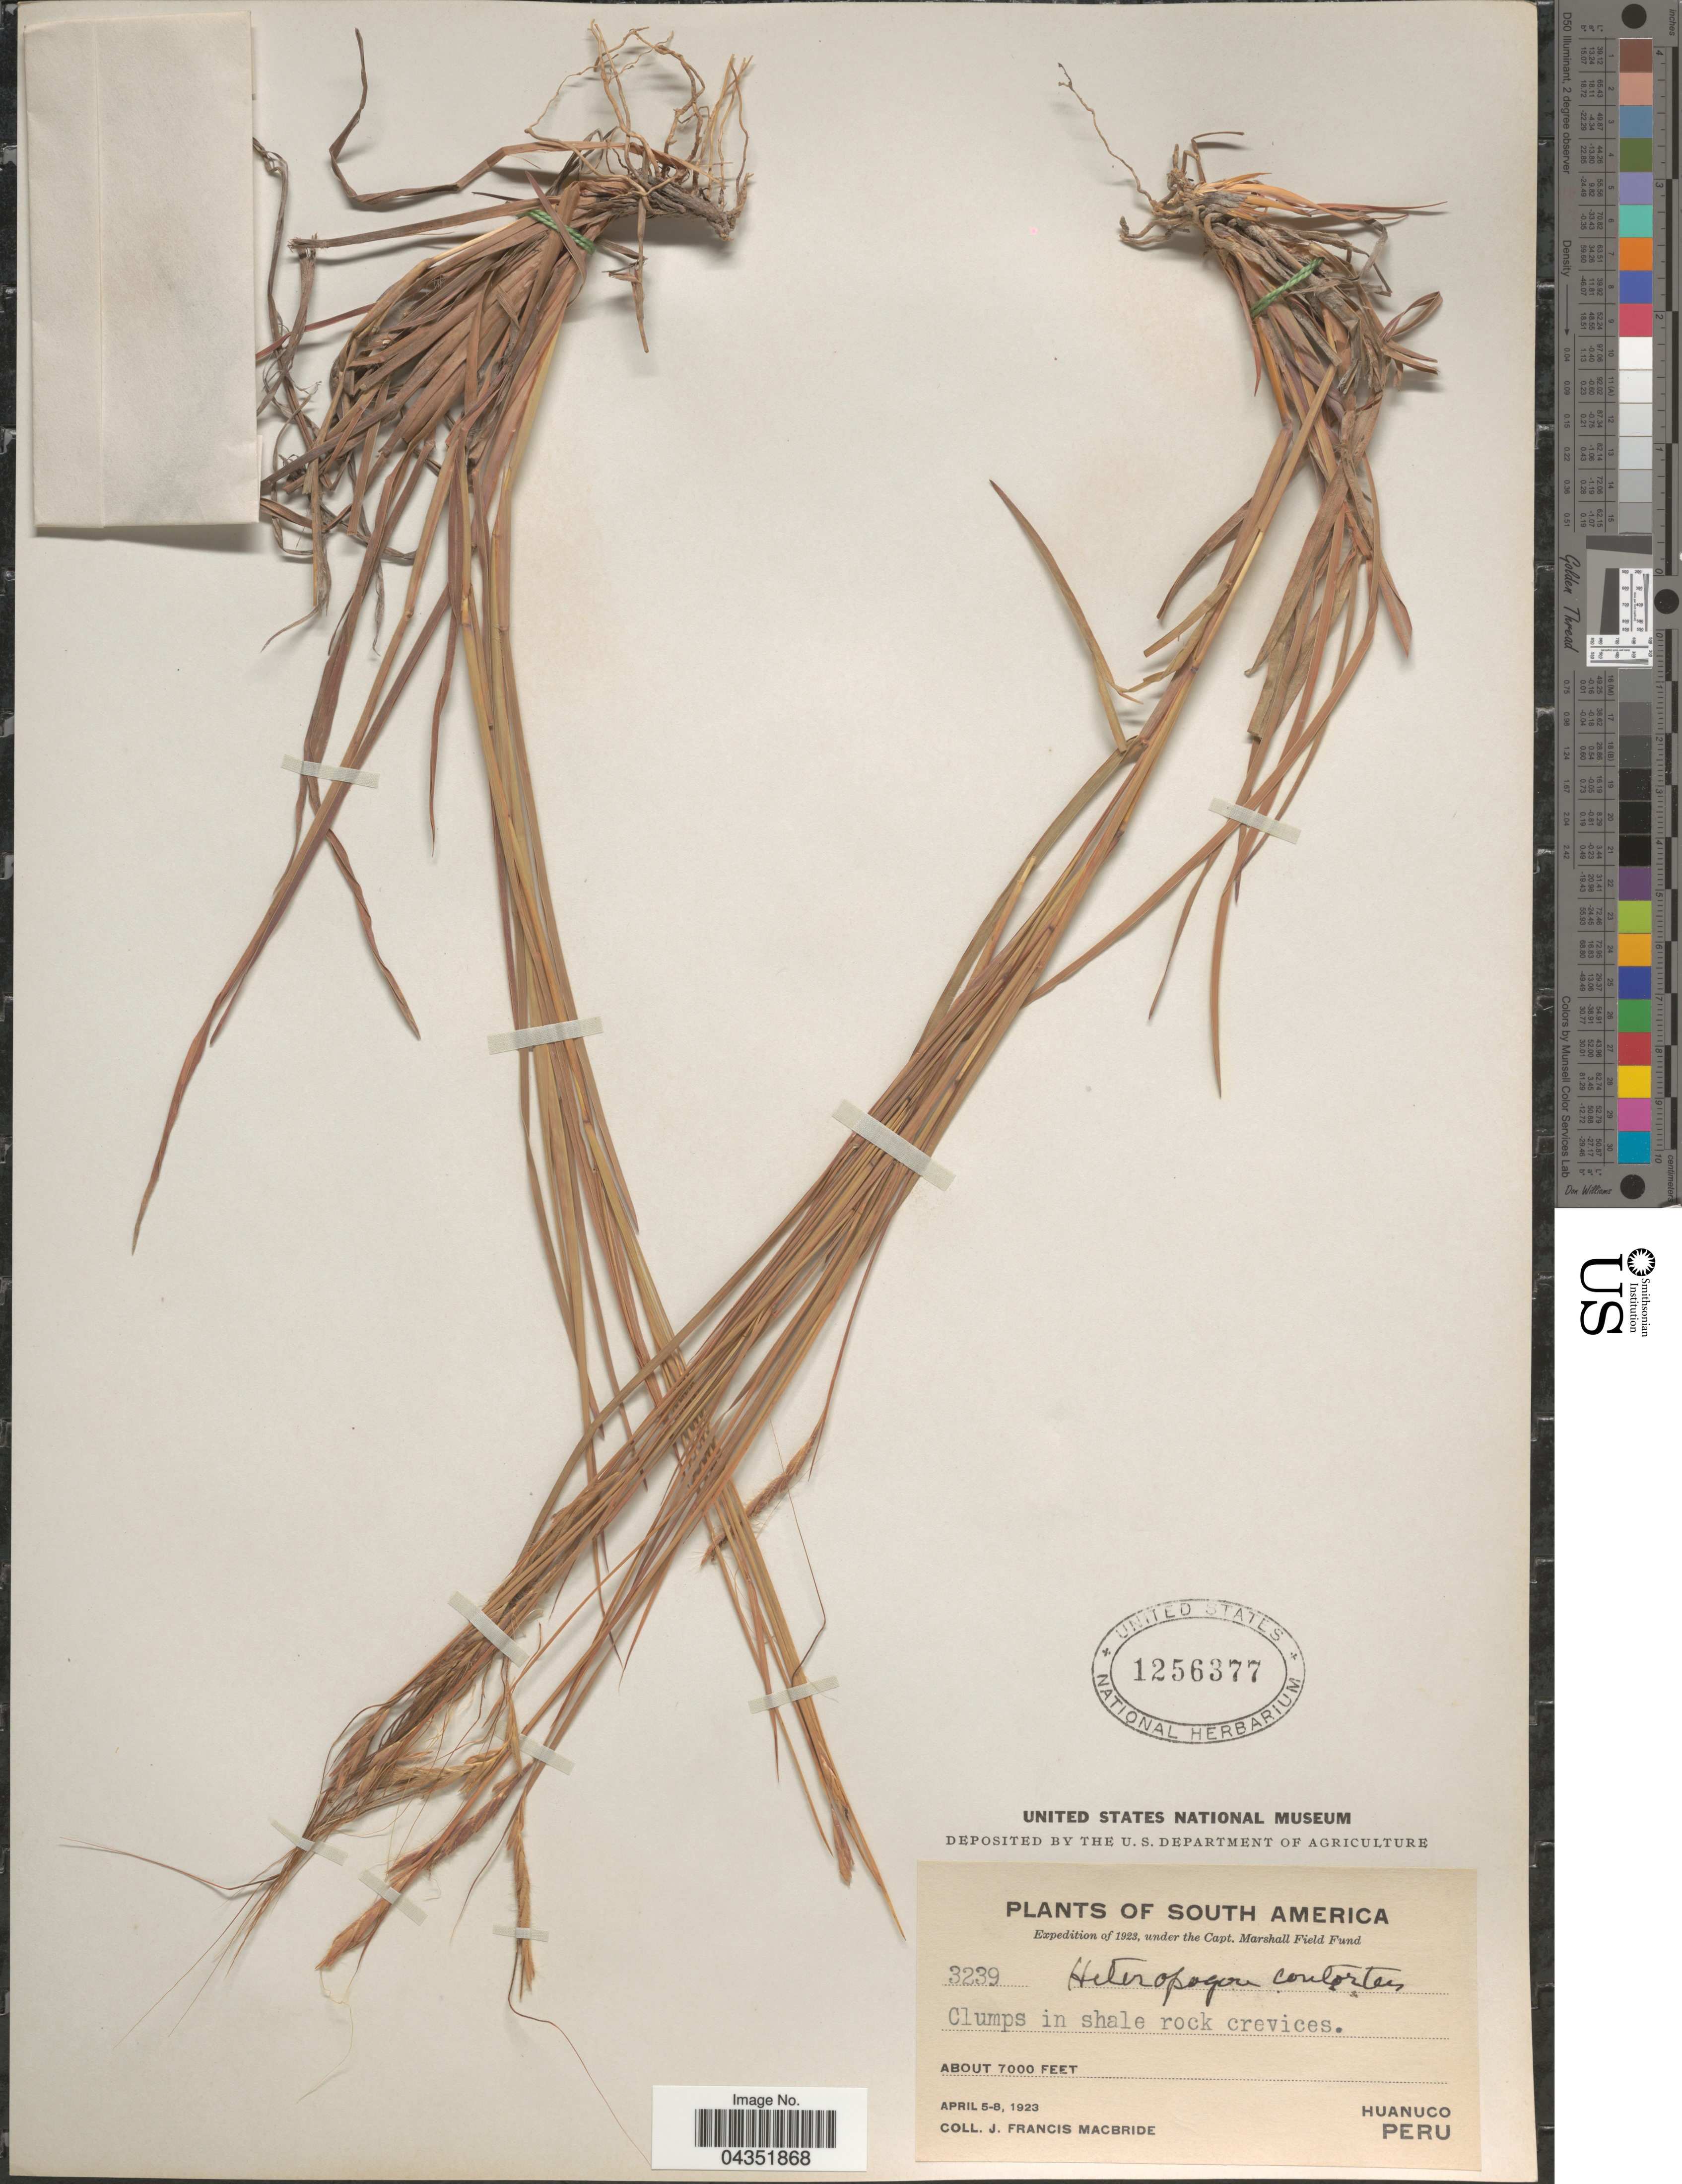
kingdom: Plantae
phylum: Tracheophyta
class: Liliopsida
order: Poales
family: Poaceae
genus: Heteropogon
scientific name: Heteropogon contortus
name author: (L.) P. Beauv. ex Roem. & Schult.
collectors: J. F. Macbride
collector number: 3239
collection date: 1923-04-05/1923-04-08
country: Peru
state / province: Huánuco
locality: Expedition of 1923.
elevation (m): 2134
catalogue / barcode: US 1256377